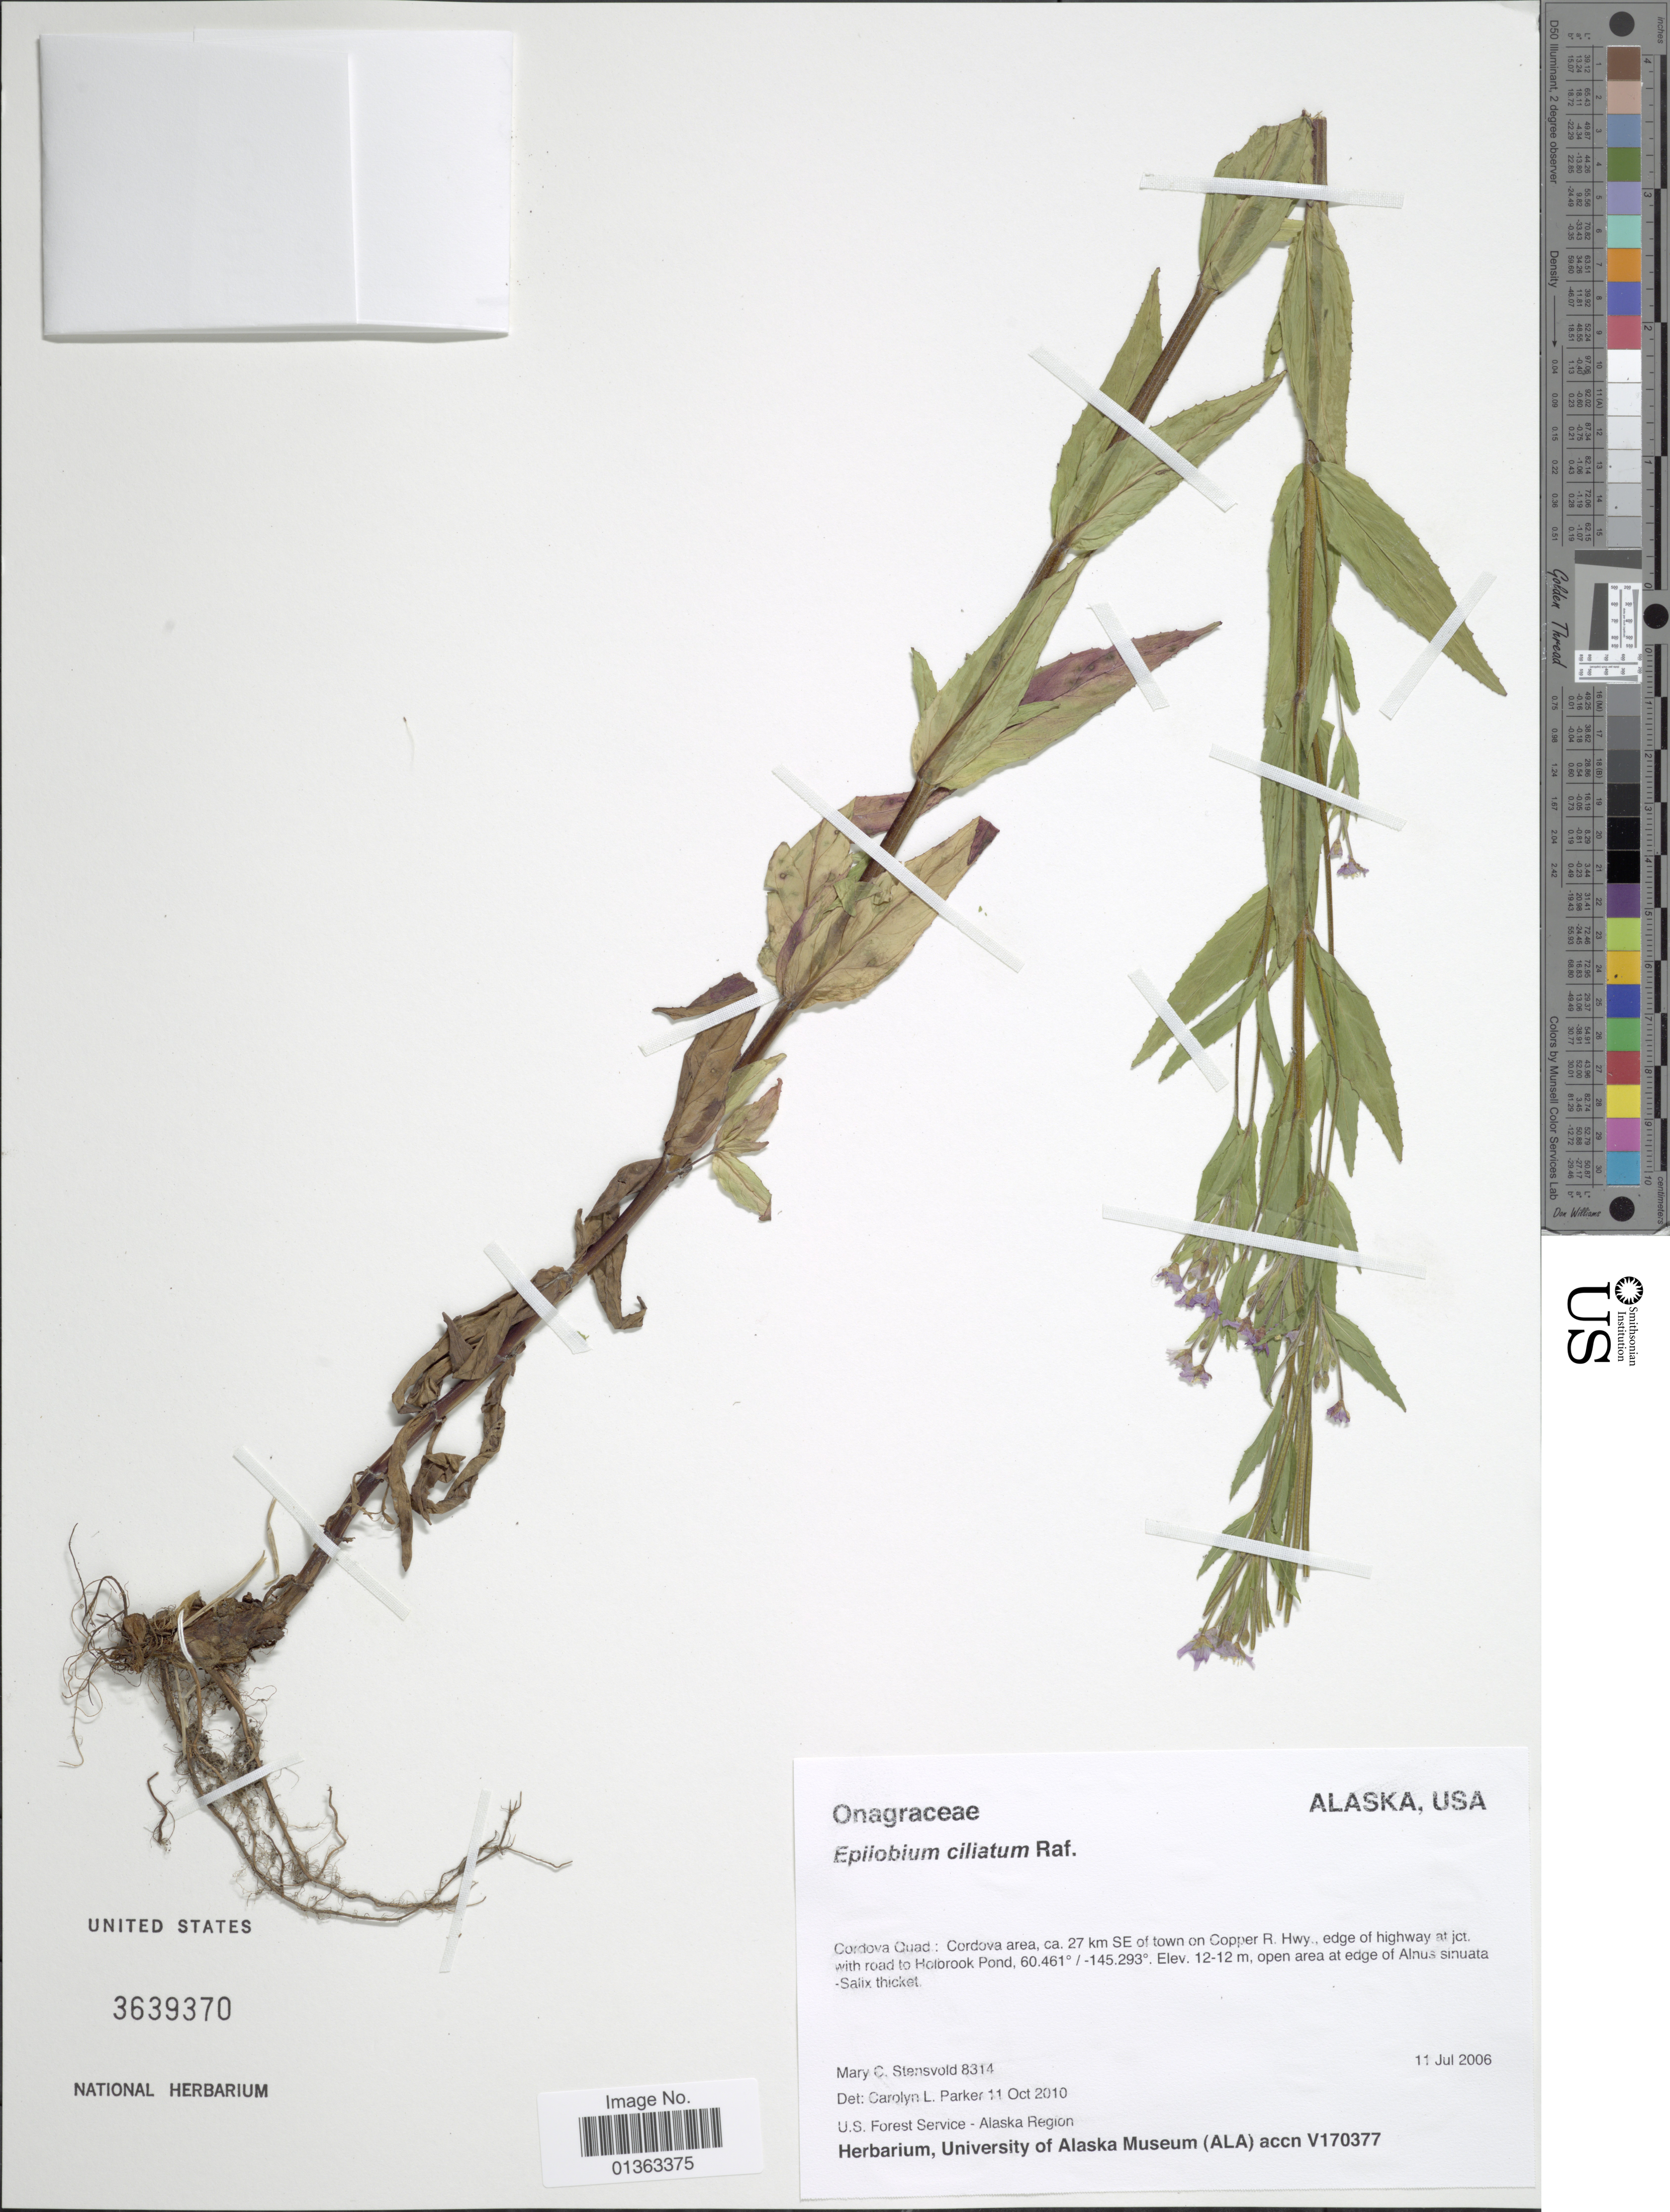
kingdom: Plantae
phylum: Tracheophyta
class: Magnoliopsida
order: Myrtales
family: Onagraceae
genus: Epilobium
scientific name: Epilobium ciliatum subsp. ciliatum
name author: Raf.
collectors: M. Stensvold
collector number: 8314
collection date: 2006-07-11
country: United States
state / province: Alaska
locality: Cordova Quad: Cordova area, ca. 27 km SE of town on Copper R. Hwy., edge of highway at jct. with road to Holbrook Pond.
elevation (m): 12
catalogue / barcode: US 3639370